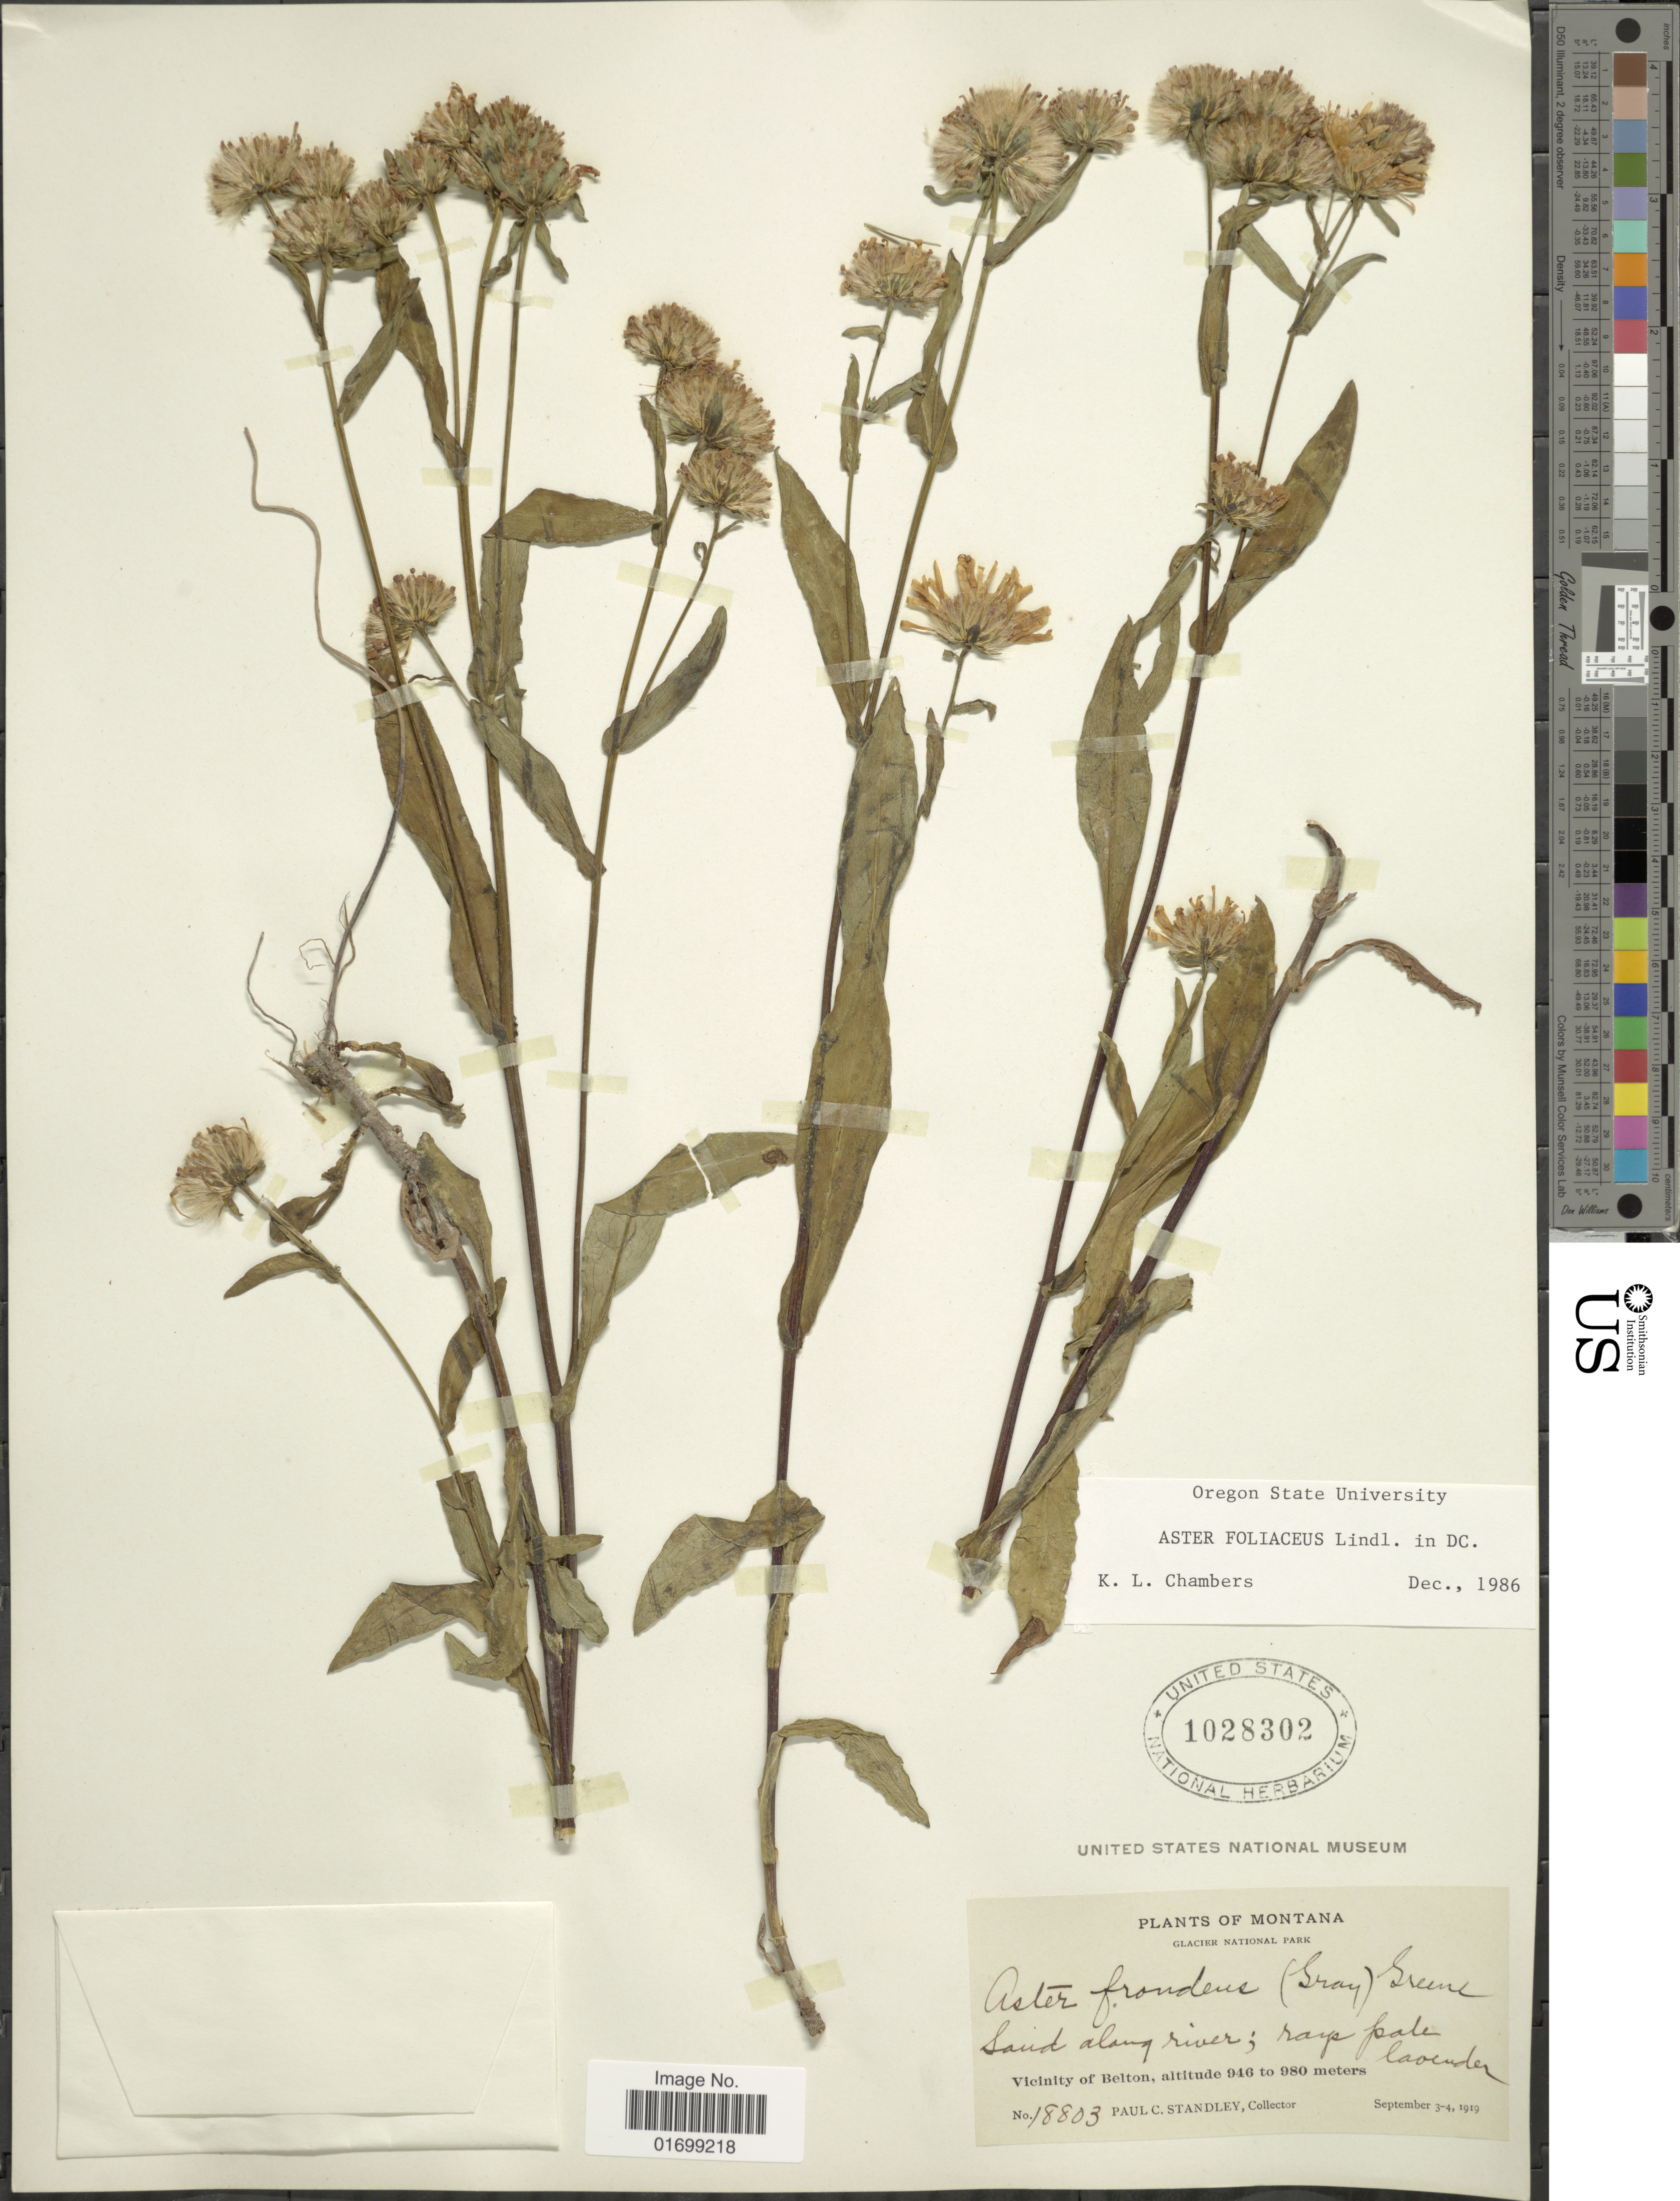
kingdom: Plantae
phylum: Tracheophyta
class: Magnoliopsida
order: Asterales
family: Asteraceae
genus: Symphyotrichum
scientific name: Symphyotrichum foliaceum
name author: (Lindl. ex DC.) G.L. Nesom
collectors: P. C. Standley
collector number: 18803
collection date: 1919-09-03/1919-09-04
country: United States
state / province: Montana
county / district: Flathead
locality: Glacier National Park, sand along river, vicinity of Belton.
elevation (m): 946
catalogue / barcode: US 1028302